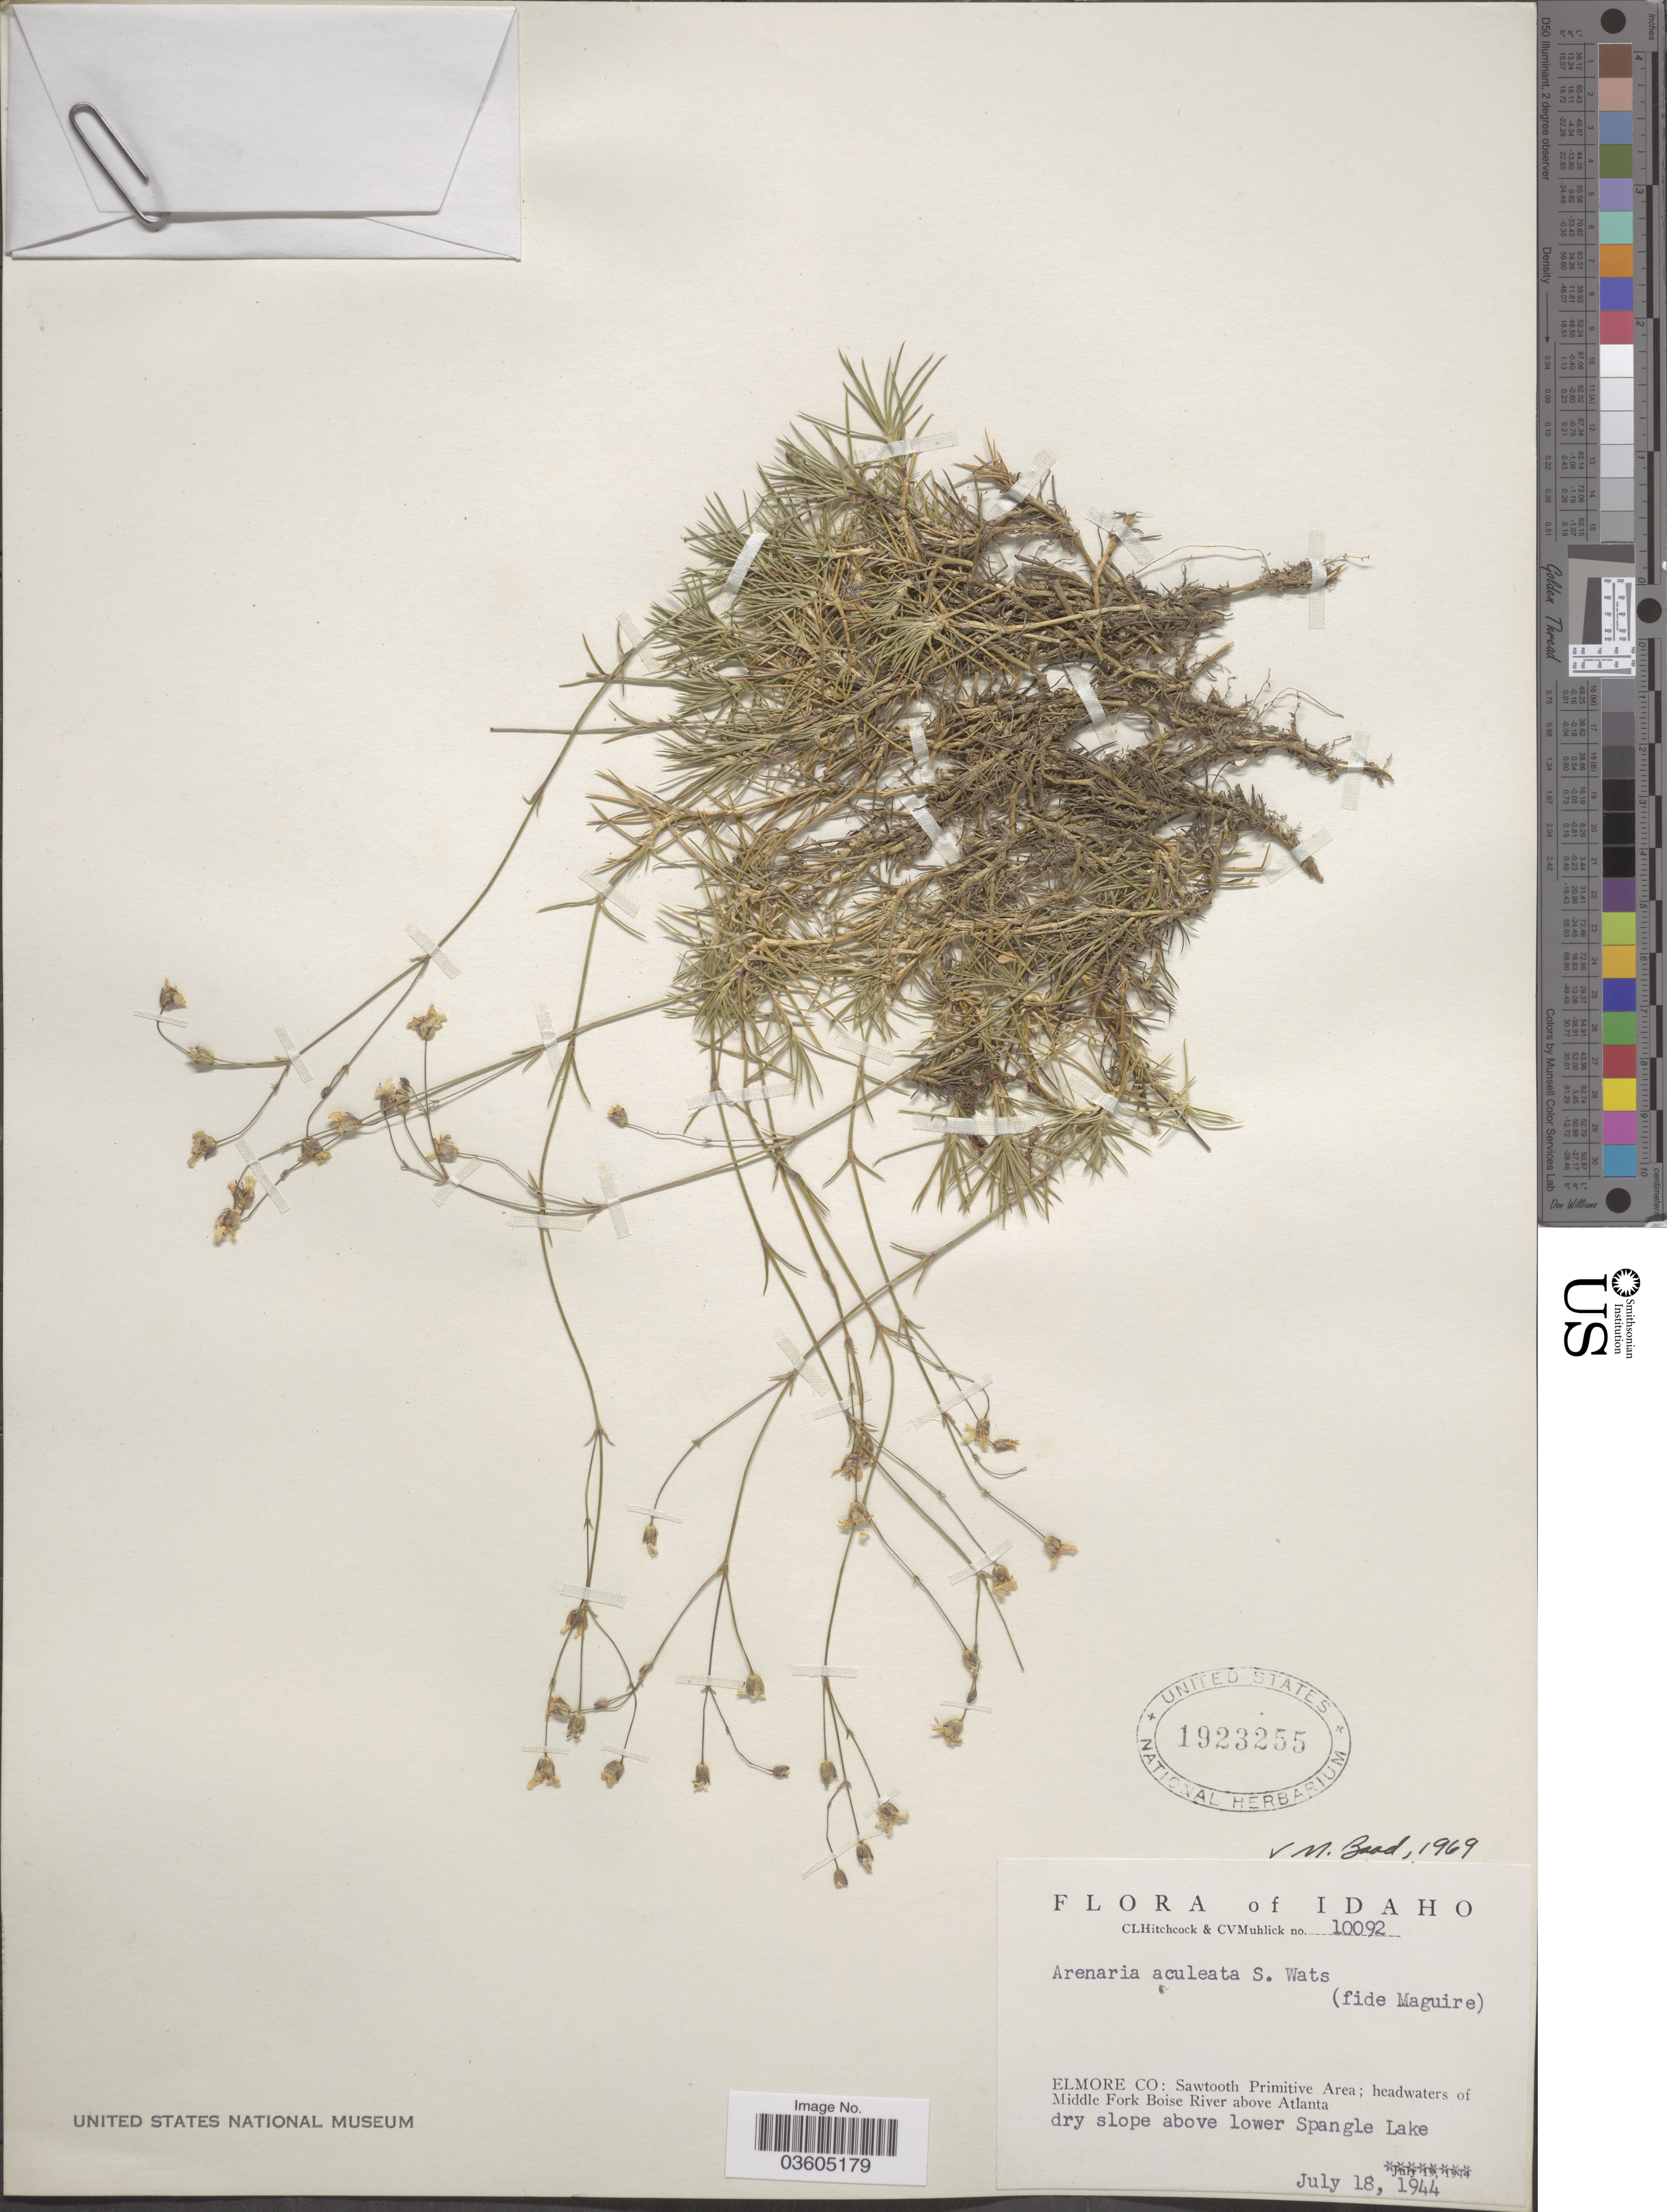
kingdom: Plantae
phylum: Tracheophyta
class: Magnoliopsida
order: Caryophyllales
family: Caryophyllaceae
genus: Eremogone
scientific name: Eremogone aculeata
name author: (S. Watson) Ikonn.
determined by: U.S. National Herbarium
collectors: C. L. Hitchcock & C. V. Muhlick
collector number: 10092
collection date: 1944-07-18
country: United States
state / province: Idaho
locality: Elmore Co: Sawtooth Primitive Area; headwaters of Middle Fork Boise River above Atlanta, dry slope above lower Spangle Lake.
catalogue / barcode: US 1923255